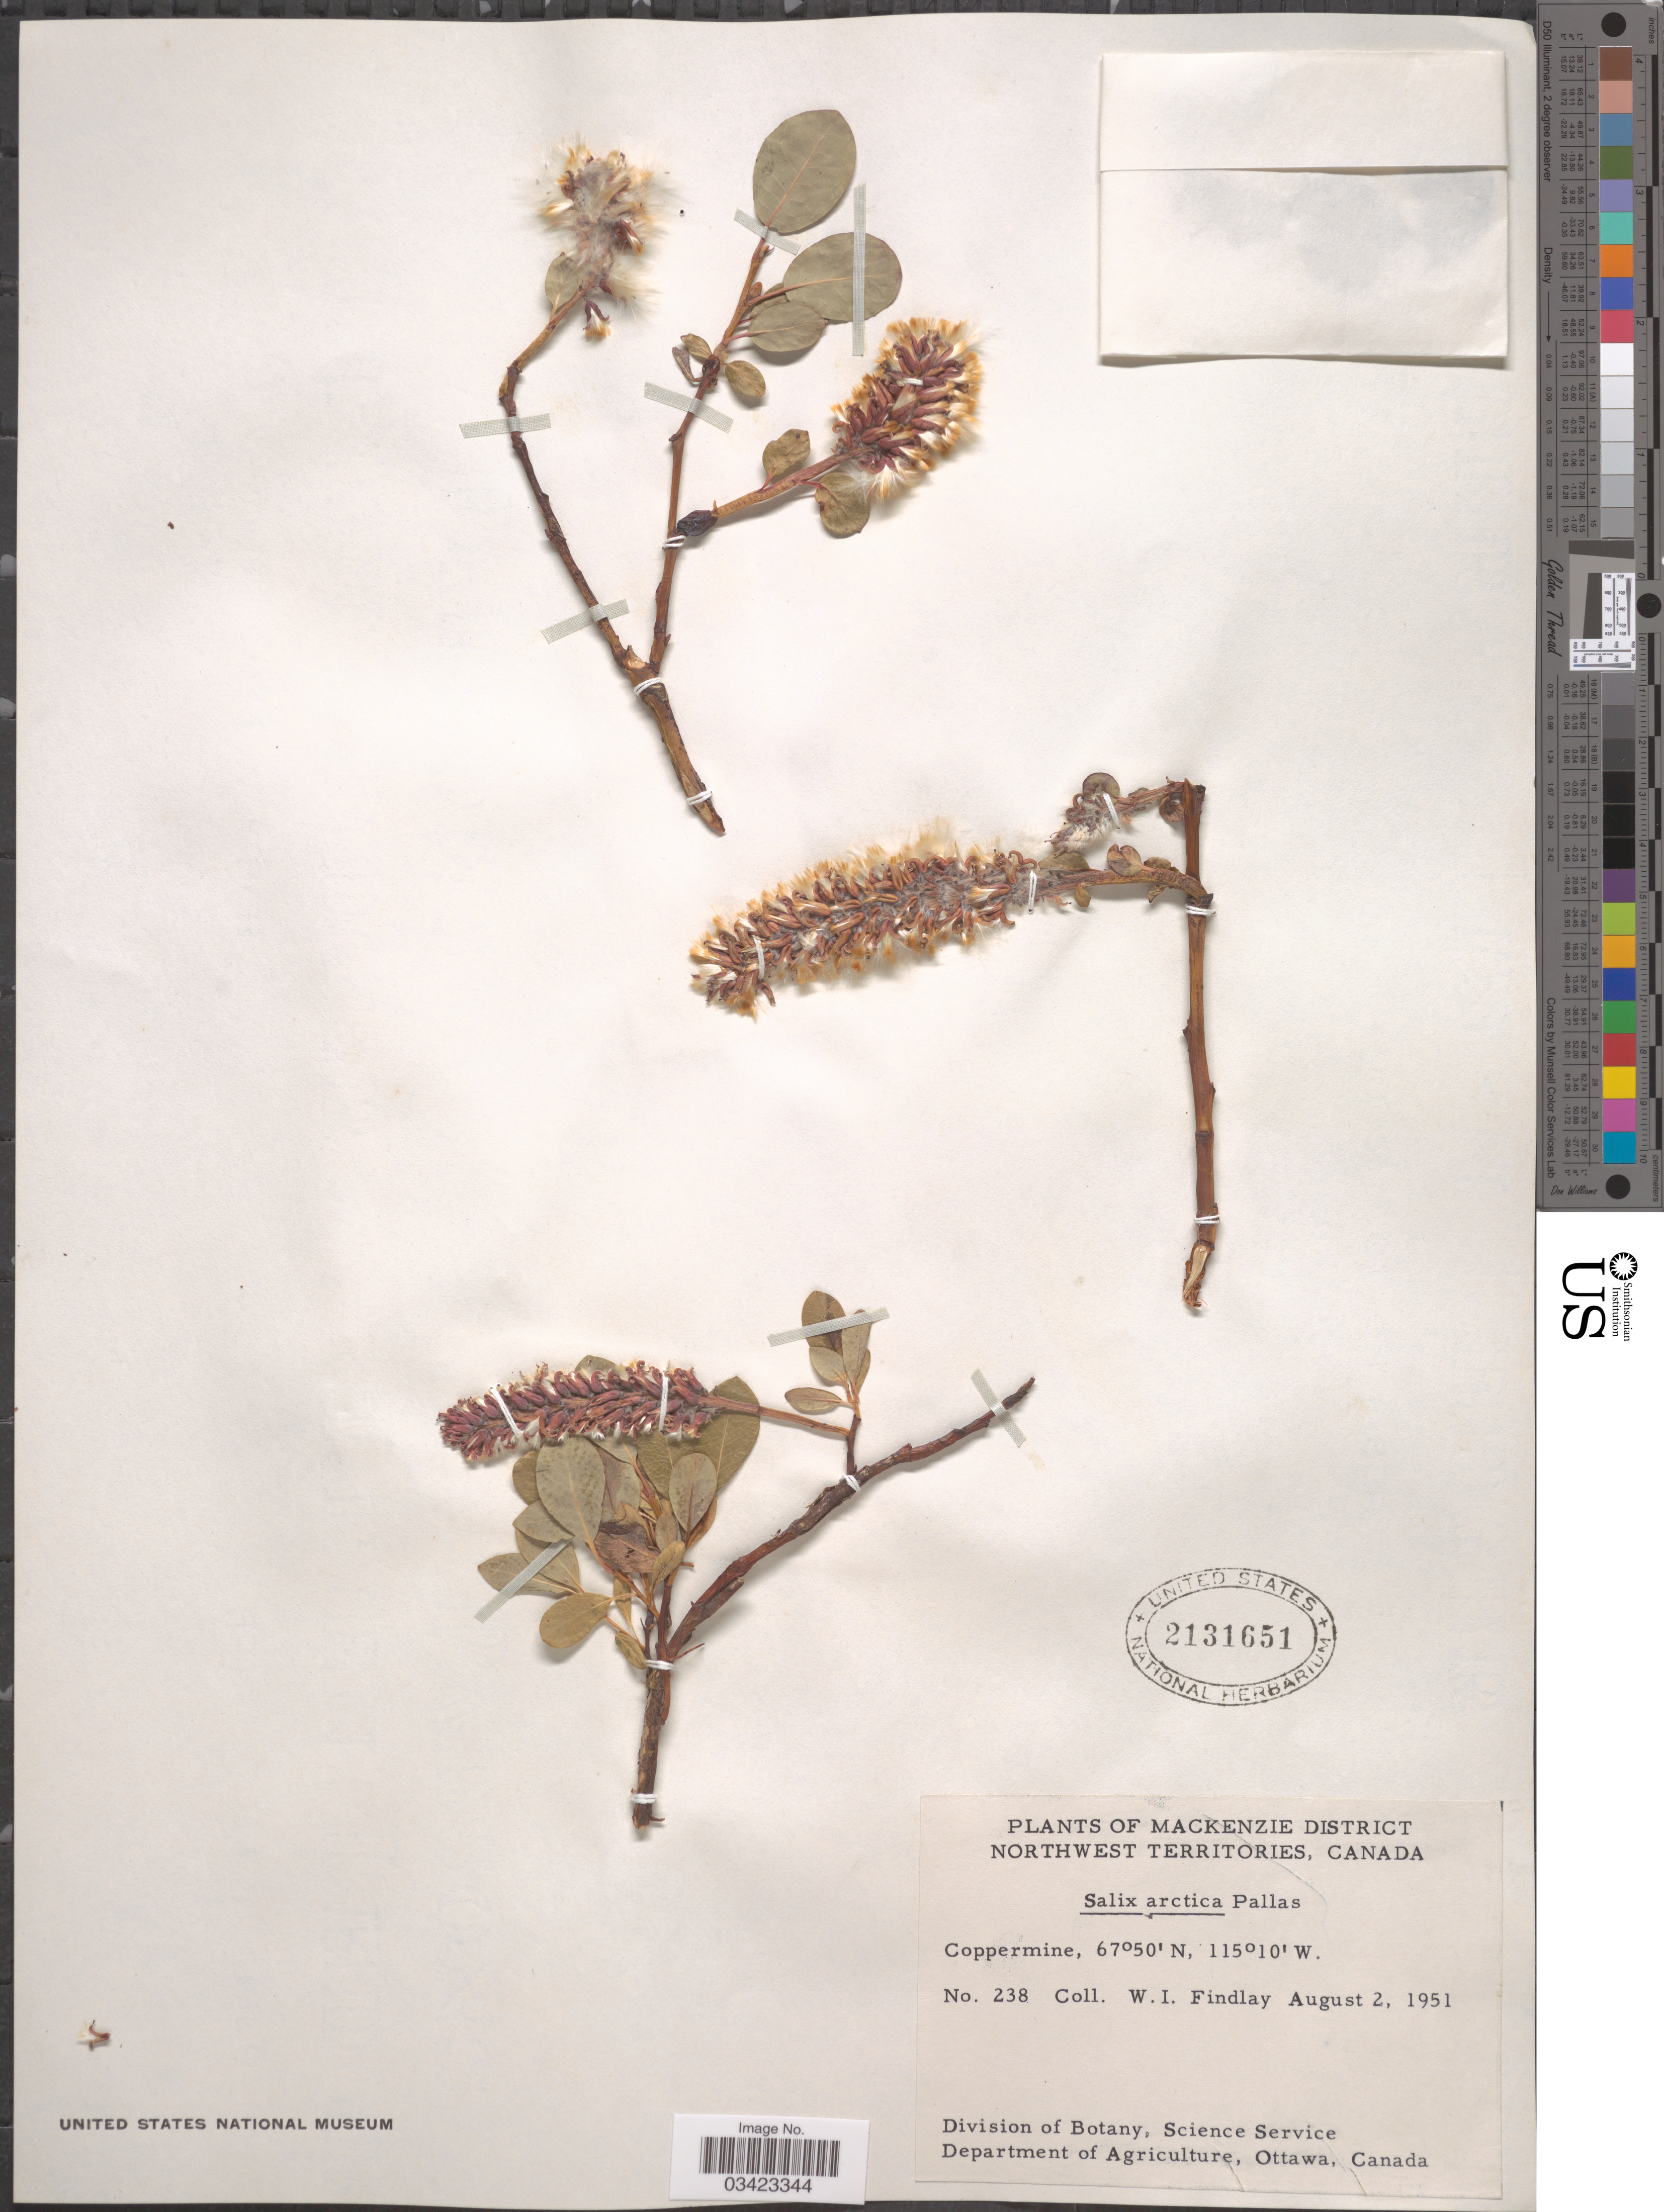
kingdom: Plantae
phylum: Tracheophyta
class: Magnoliopsida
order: Malpighiales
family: Salicaceae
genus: Salix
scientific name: Salix arctica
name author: Pall.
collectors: W. Findlay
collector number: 238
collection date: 1951-08-02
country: Canada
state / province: Northwest Territories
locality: Mackenzie District. Coppermine.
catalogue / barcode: US 2131651